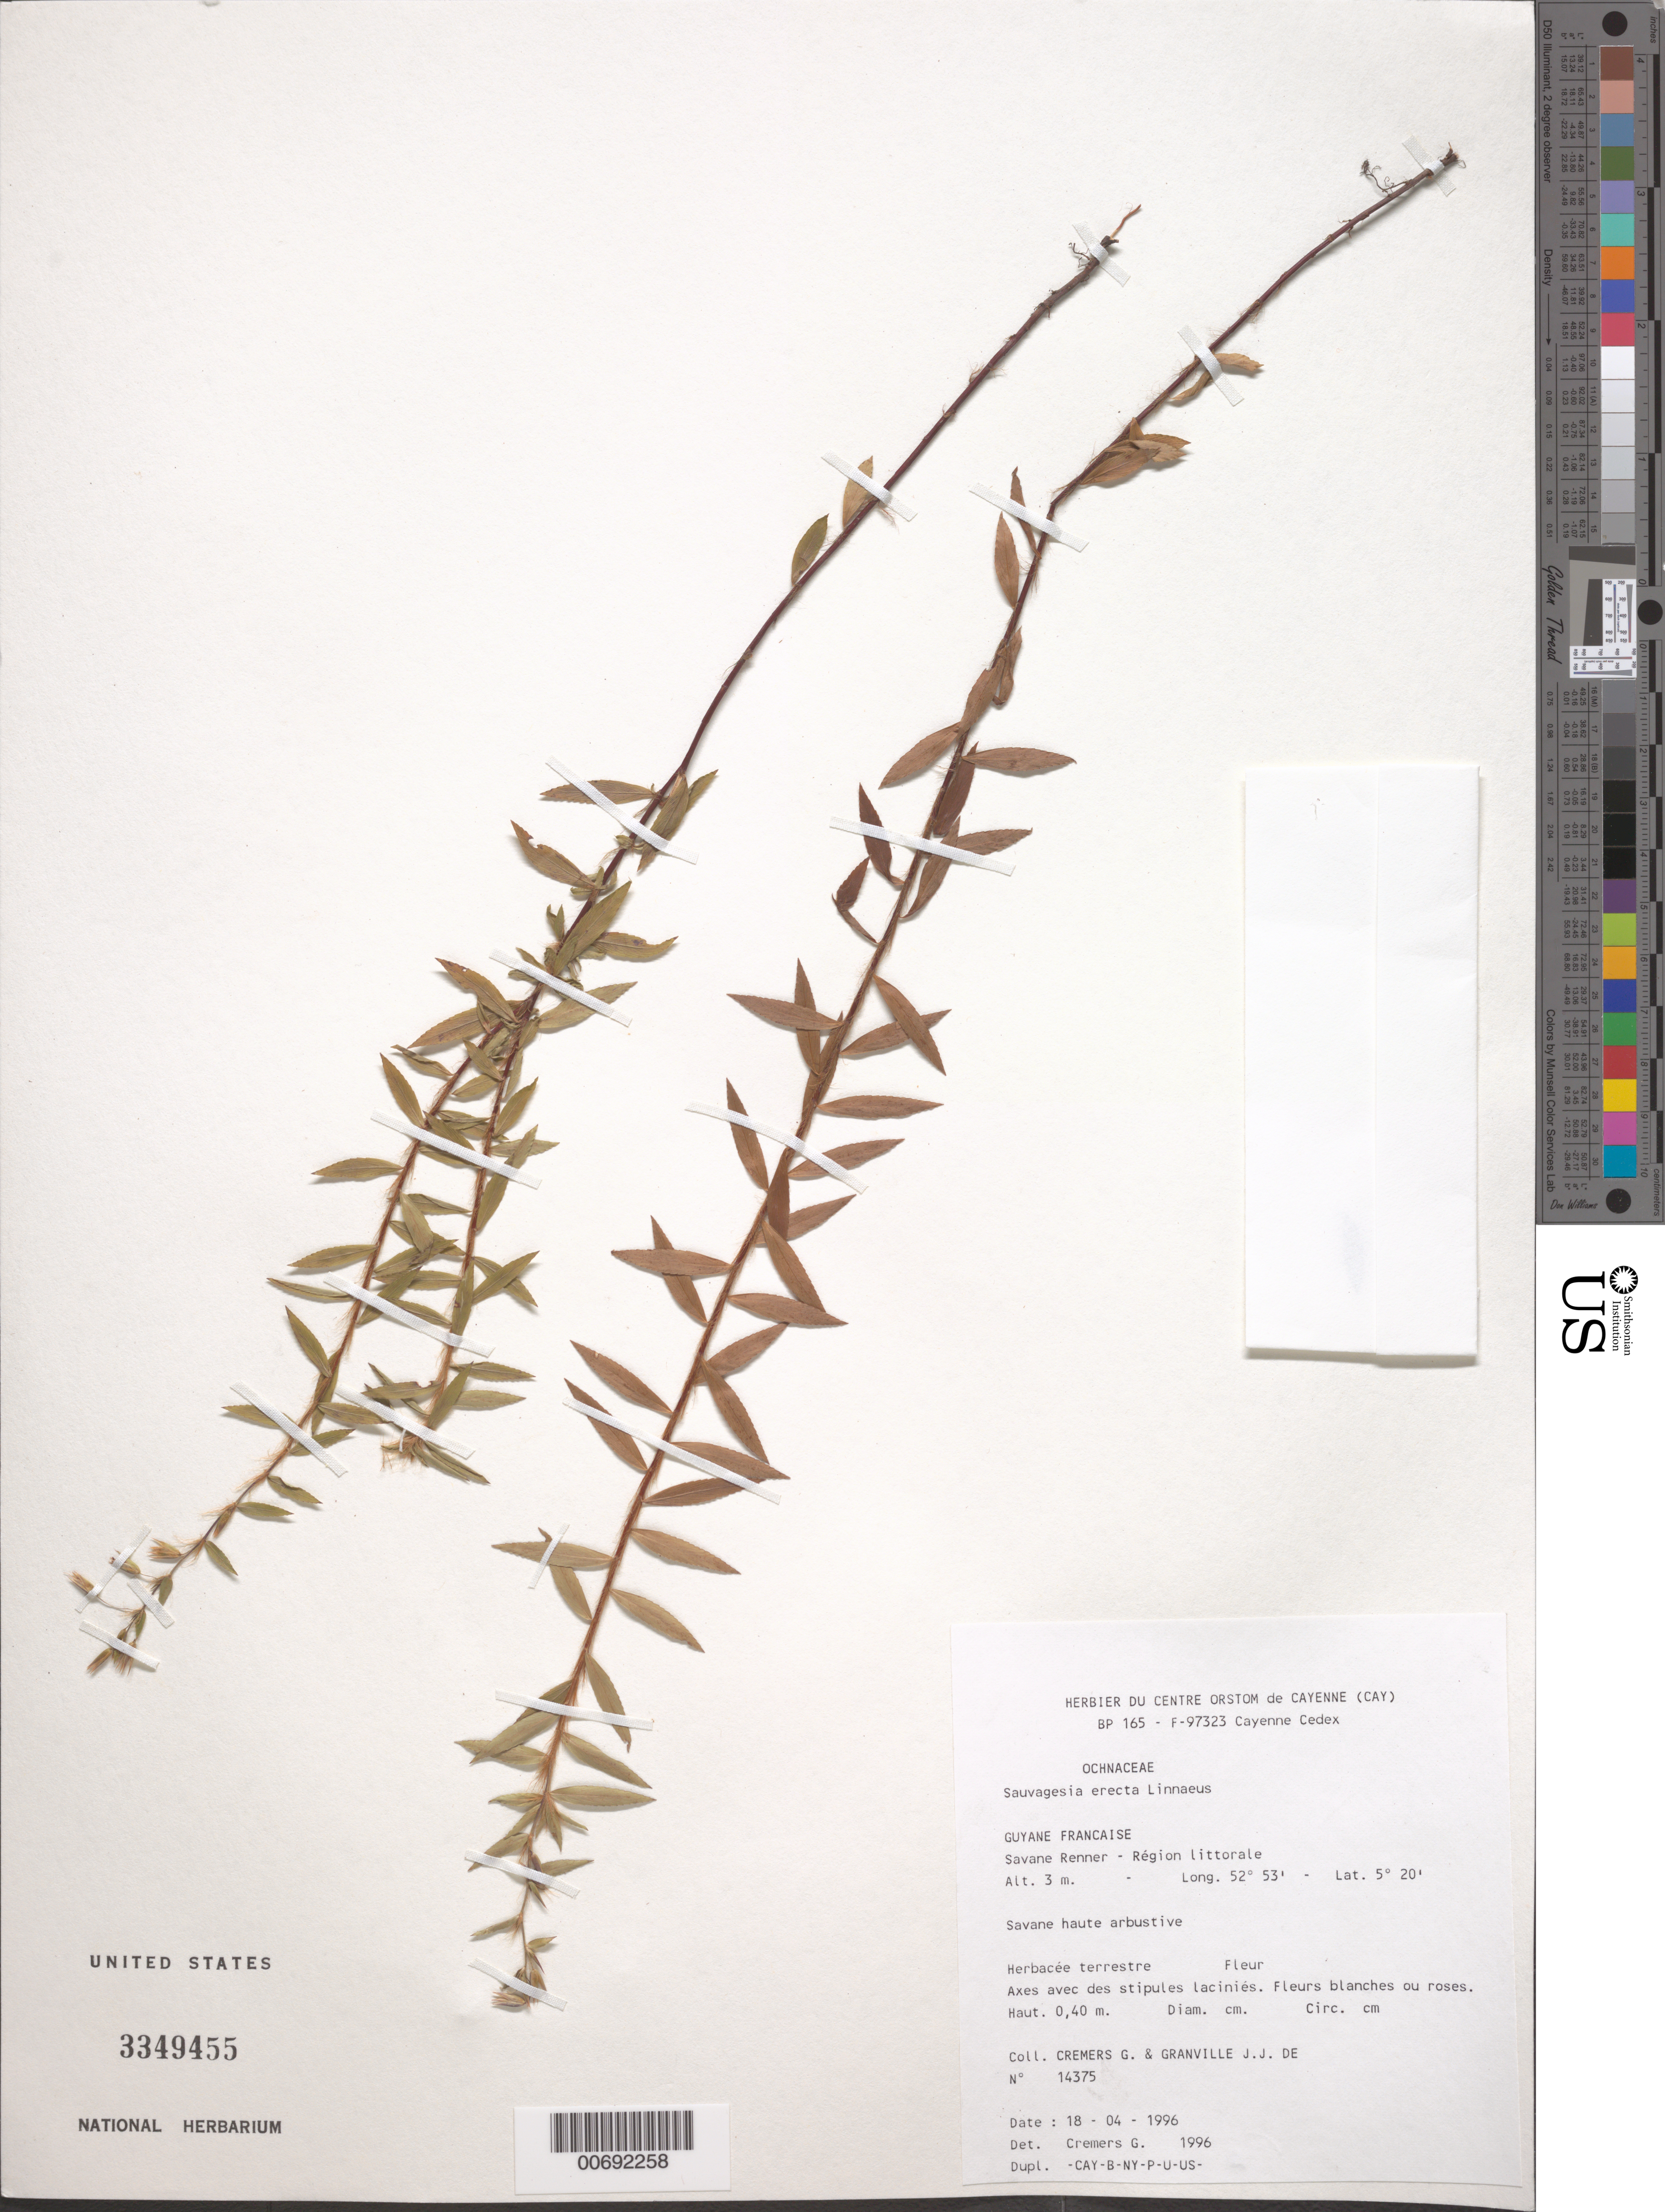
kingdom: Plantae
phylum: Tracheophyta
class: Magnoliopsida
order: Malpighiales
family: Ochnaceae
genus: Sauvagesia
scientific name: Sauvagesia erecta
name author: L.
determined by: Cremers, Georges A.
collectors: G. Cremers & J.-J. de Granville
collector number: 14375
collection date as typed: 18-Apr-96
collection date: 1996-04-18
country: French Guiana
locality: Savane Renner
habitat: Savane haute arbustive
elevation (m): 3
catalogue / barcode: US 3349455